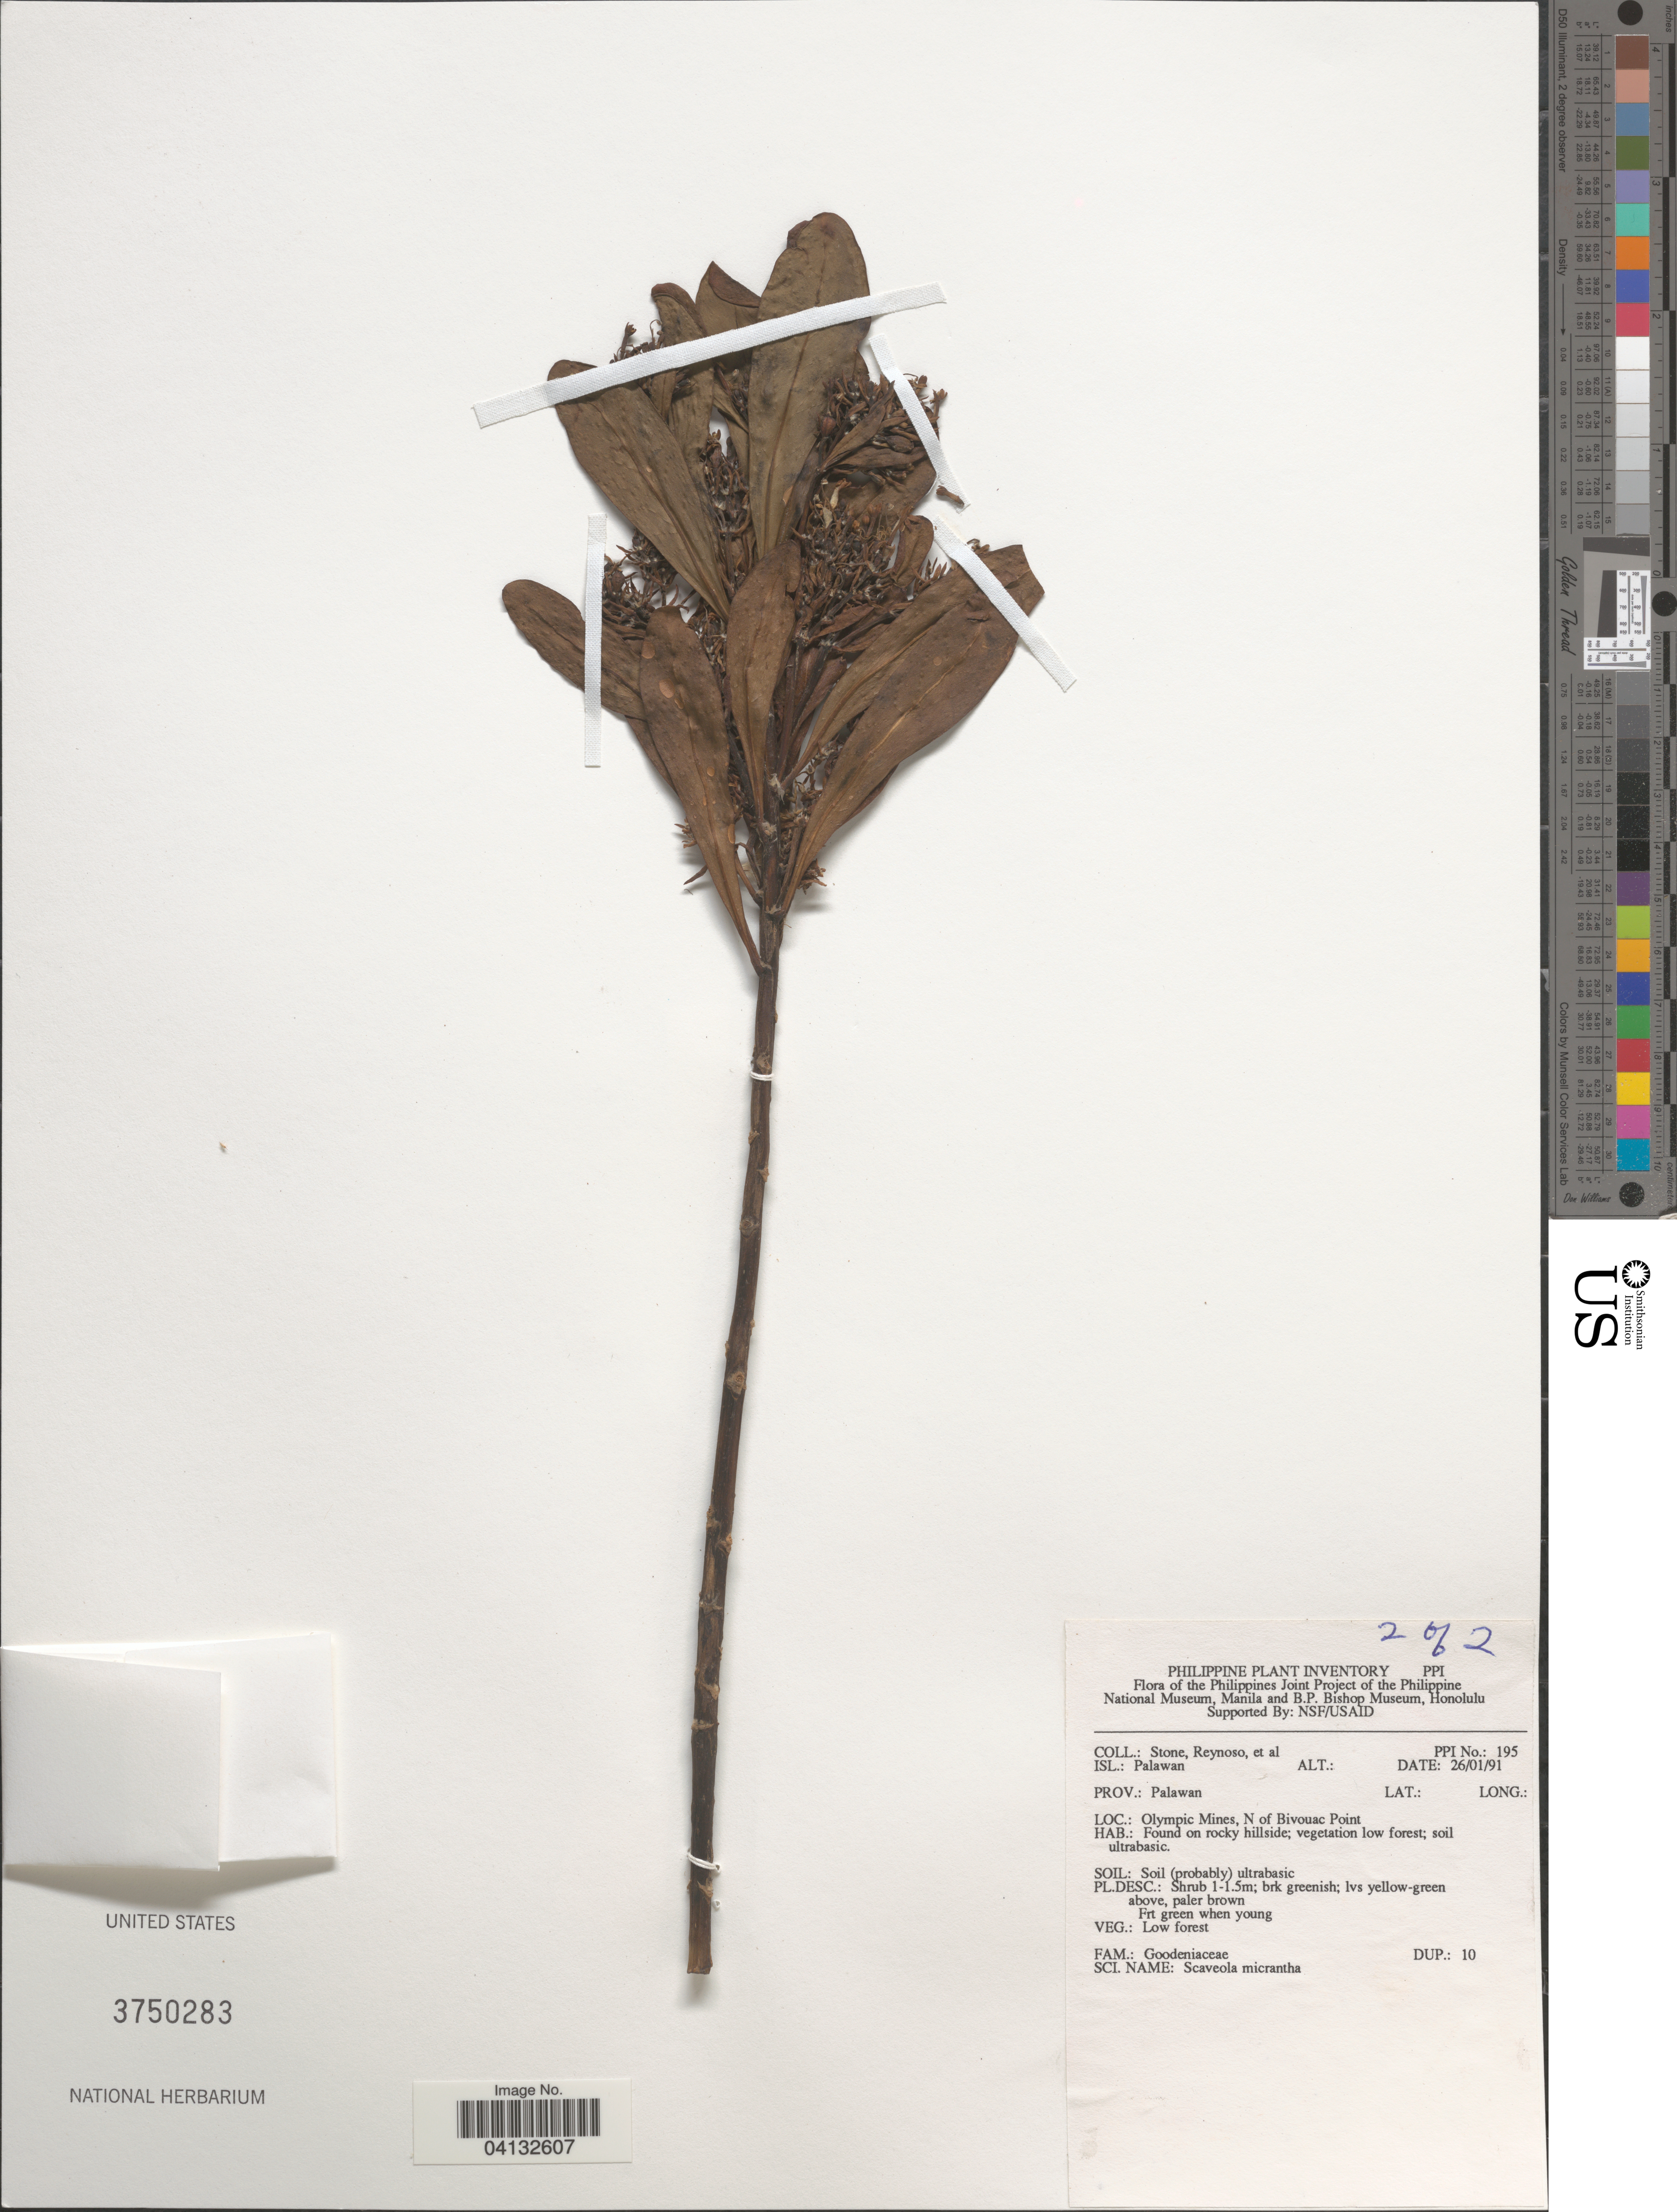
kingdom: Plantae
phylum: Tracheophyta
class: Magnoliopsida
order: Asterales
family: Goodeniaceae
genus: Scaevola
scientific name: Scaevola micrantha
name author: C. Presl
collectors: -. Stone, E. Reynoso & et al.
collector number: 195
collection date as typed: Transcribed d/m/y: 26/1/91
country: Philippines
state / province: Mimaropa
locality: Isl.: Palawan. Prov.: Palawan. Olympic Mines, N of Bivouac Point. On rocky hillside.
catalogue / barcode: US 3750283